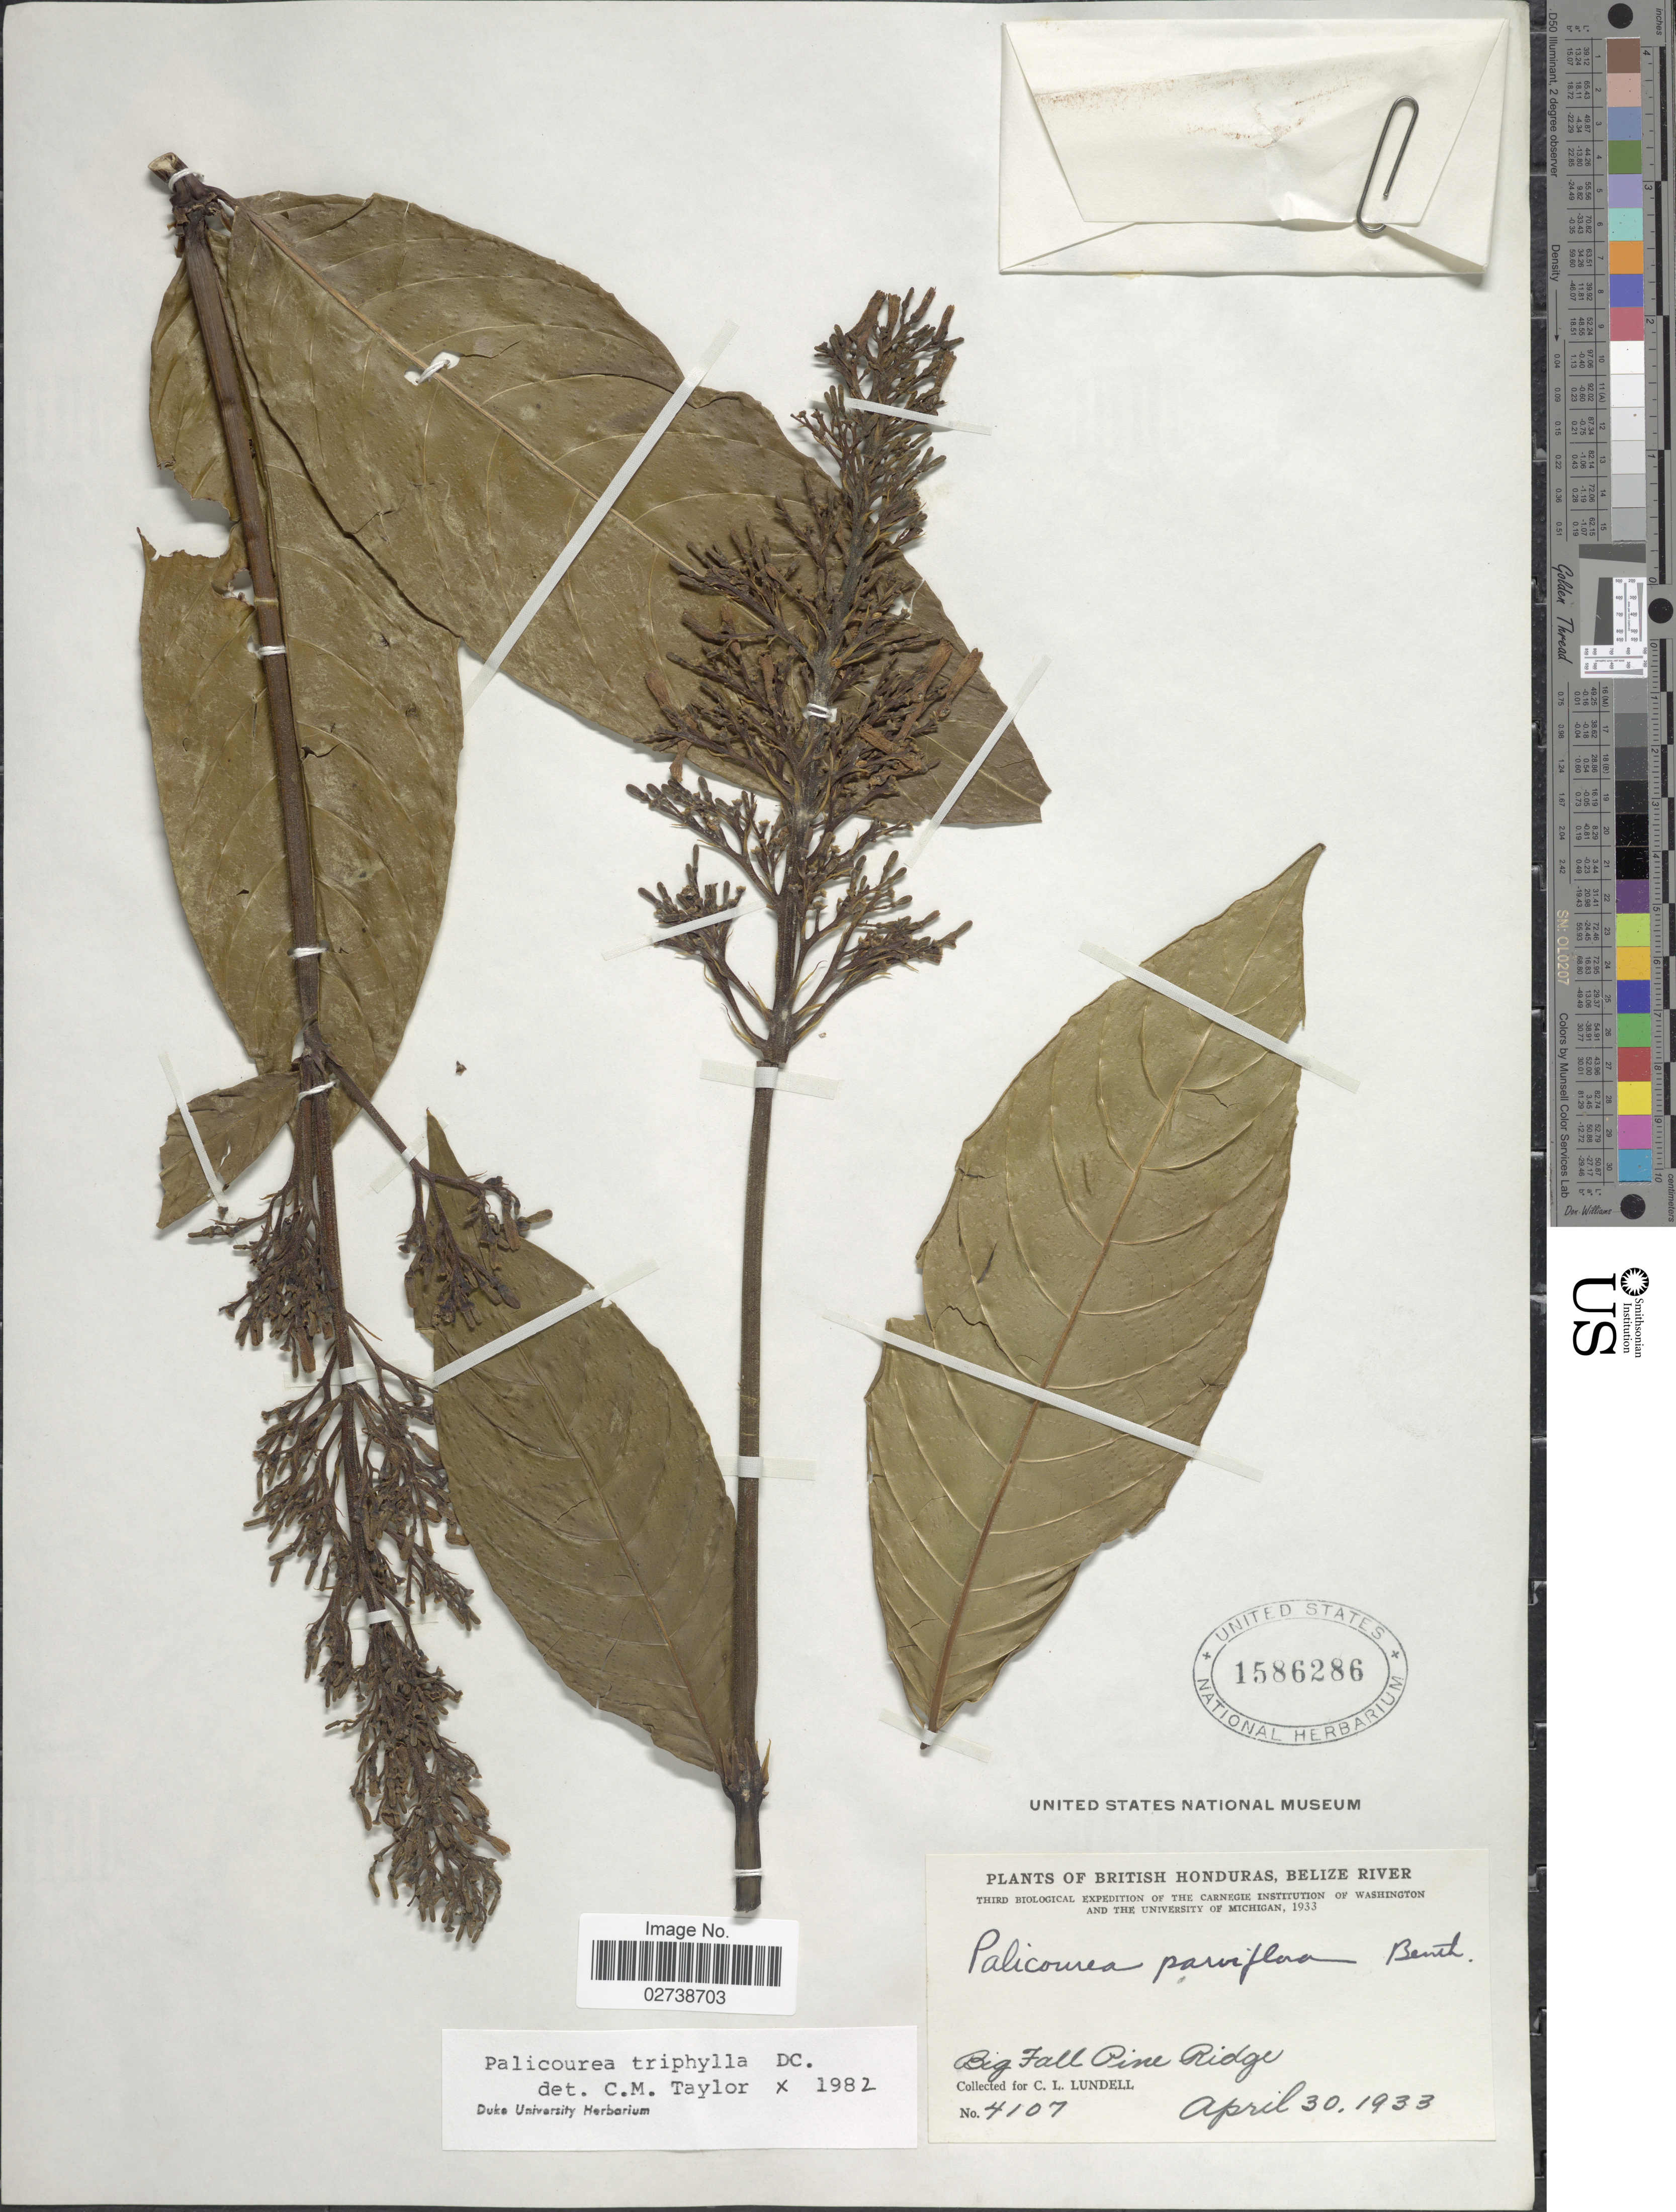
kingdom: Plantae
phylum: Tracheophyta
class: Magnoliopsida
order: Gentianales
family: Rubiaceae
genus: Palicourea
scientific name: Palicourea triphylla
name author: DC.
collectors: C. L. Lundell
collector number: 4107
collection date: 1933-03-30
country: Belize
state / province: Belize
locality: British Honduras, Belize River, Big Fall Pine Ridge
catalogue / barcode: US 1586286